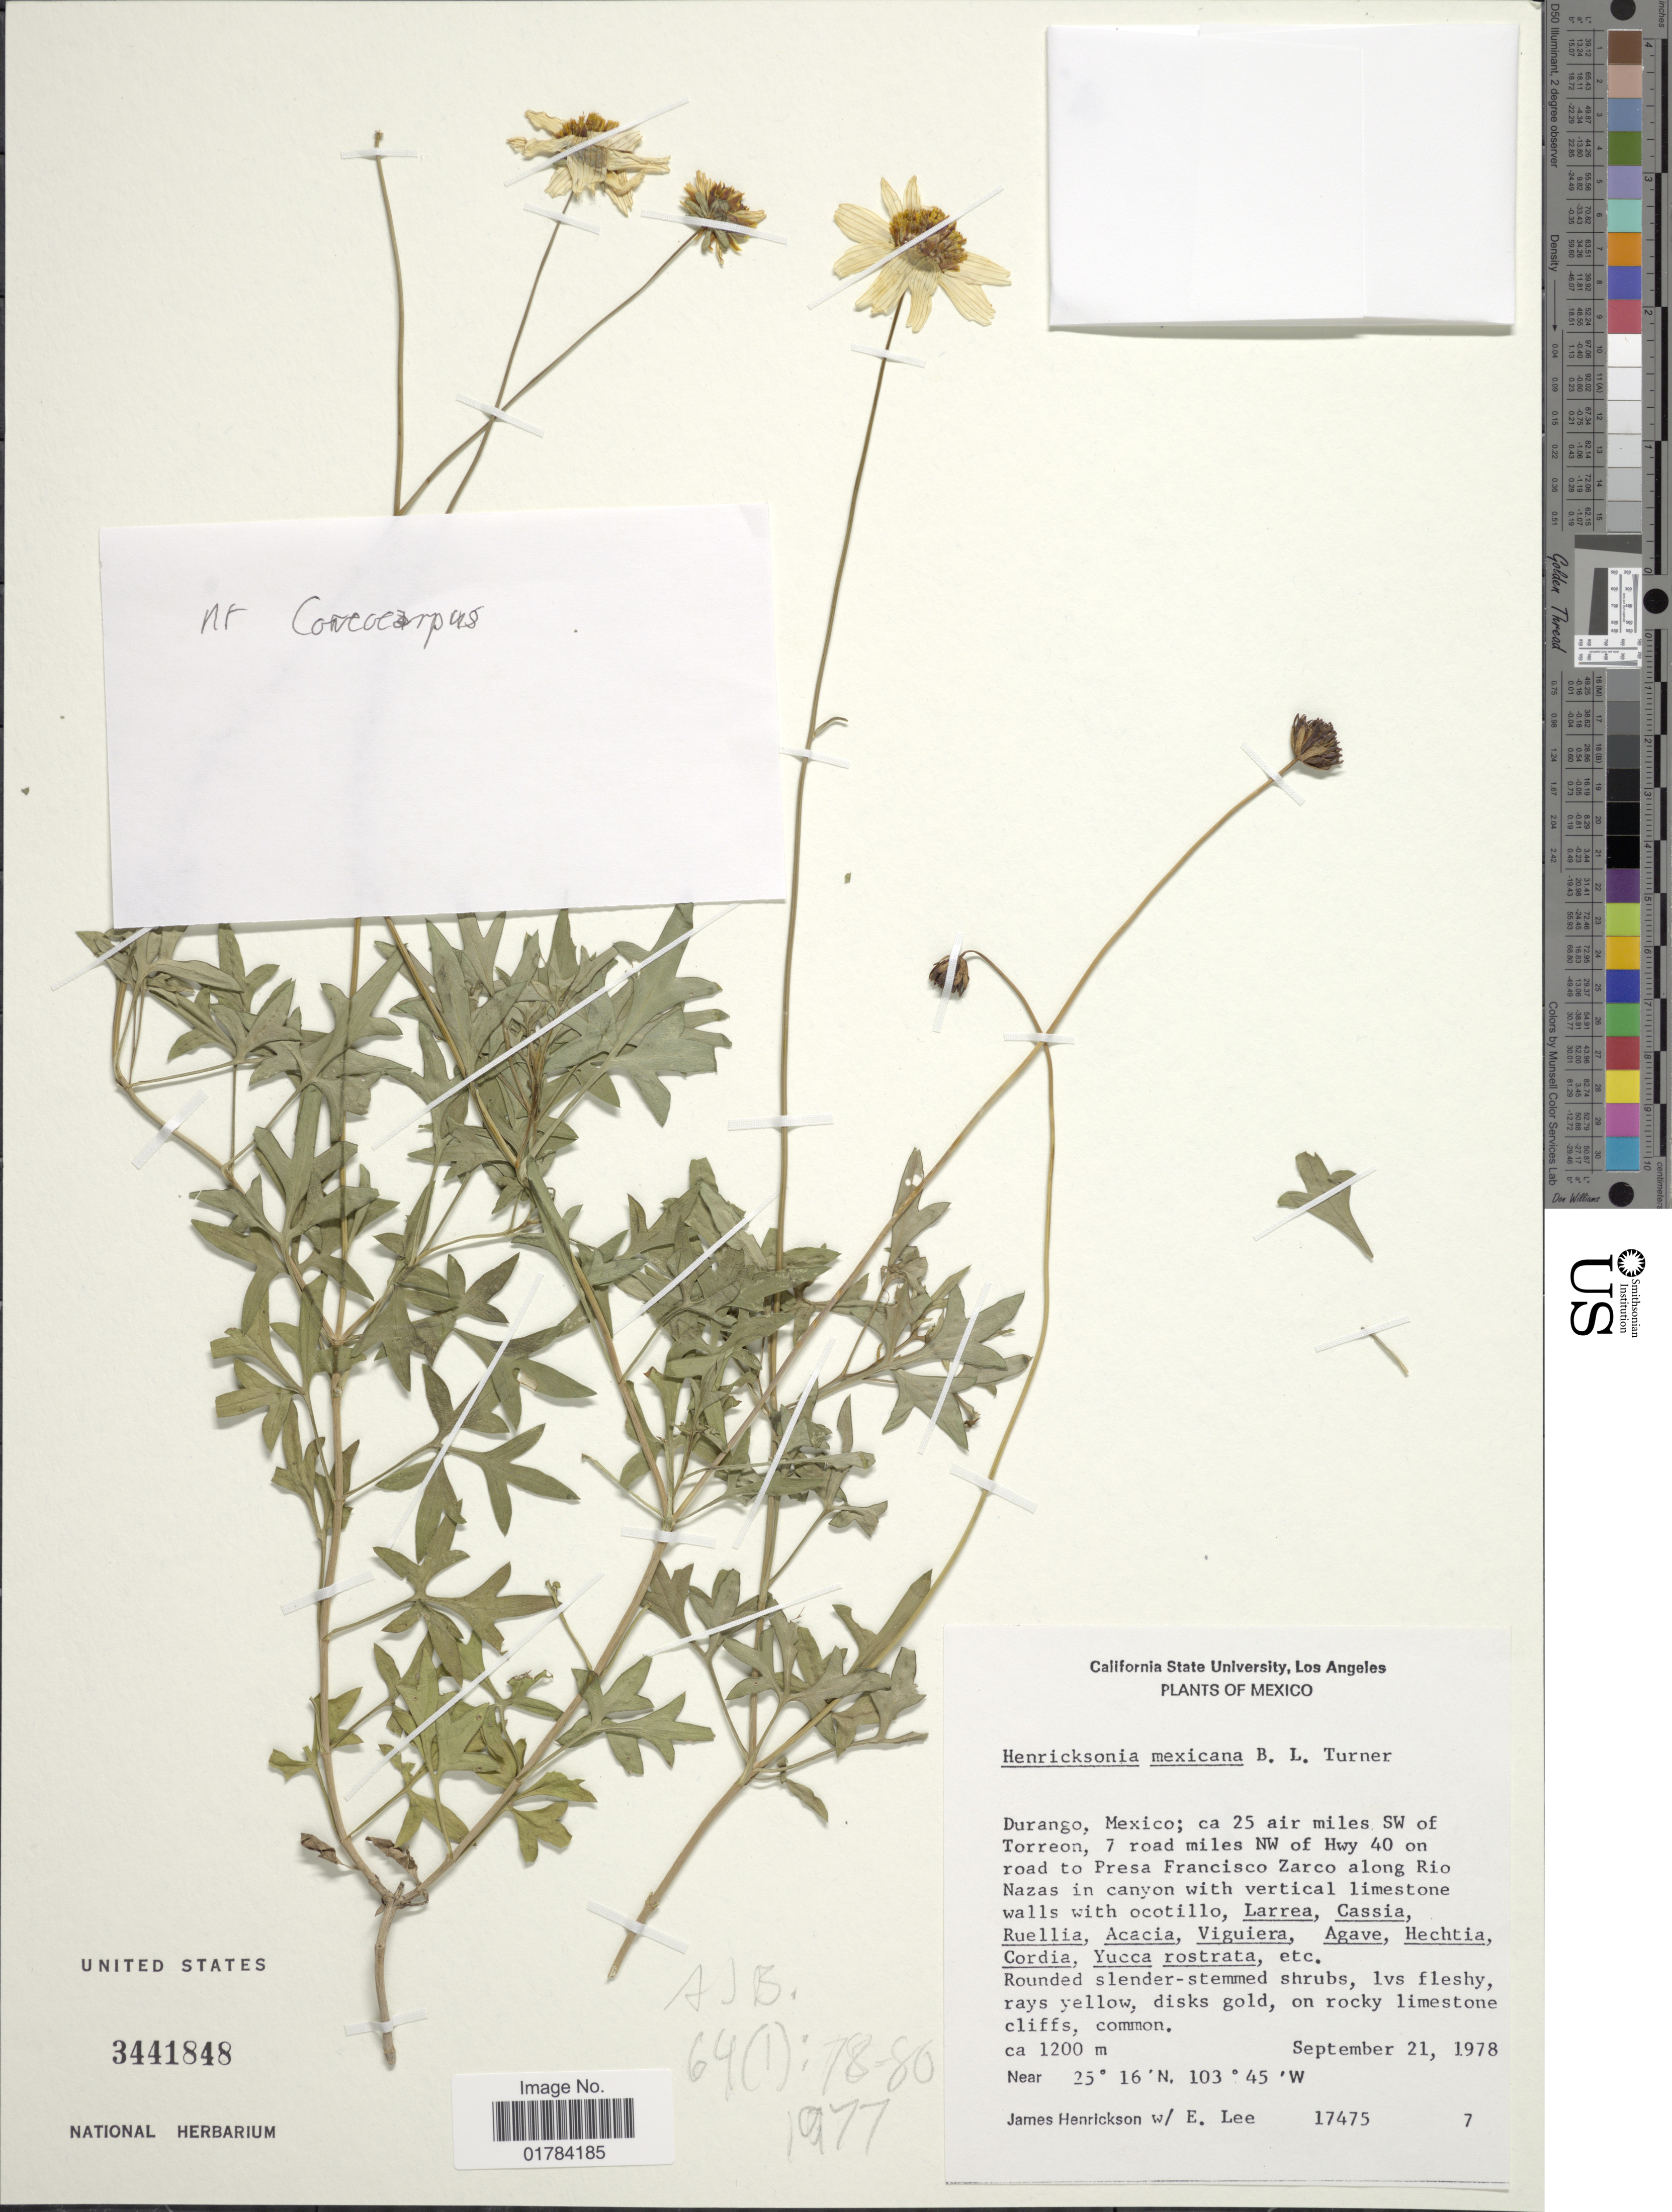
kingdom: Plantae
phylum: Tracheophyta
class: Magnoliopsida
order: Asterales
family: Asteraceae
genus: Henricksonia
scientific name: Henricksonia mexicana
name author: B.L. Turner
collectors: J. Henrickson & E. Lee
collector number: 17475/7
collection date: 1978-09-21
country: Mexico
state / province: Durango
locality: Ca. 25 air miles SW of Torreon, 7 road miles NW of Hwy 40 on road to Presa Francisco Zarco along Rio Nazas in canyon with vertical limestone walls with ocotillo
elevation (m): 1200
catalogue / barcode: US 3441848